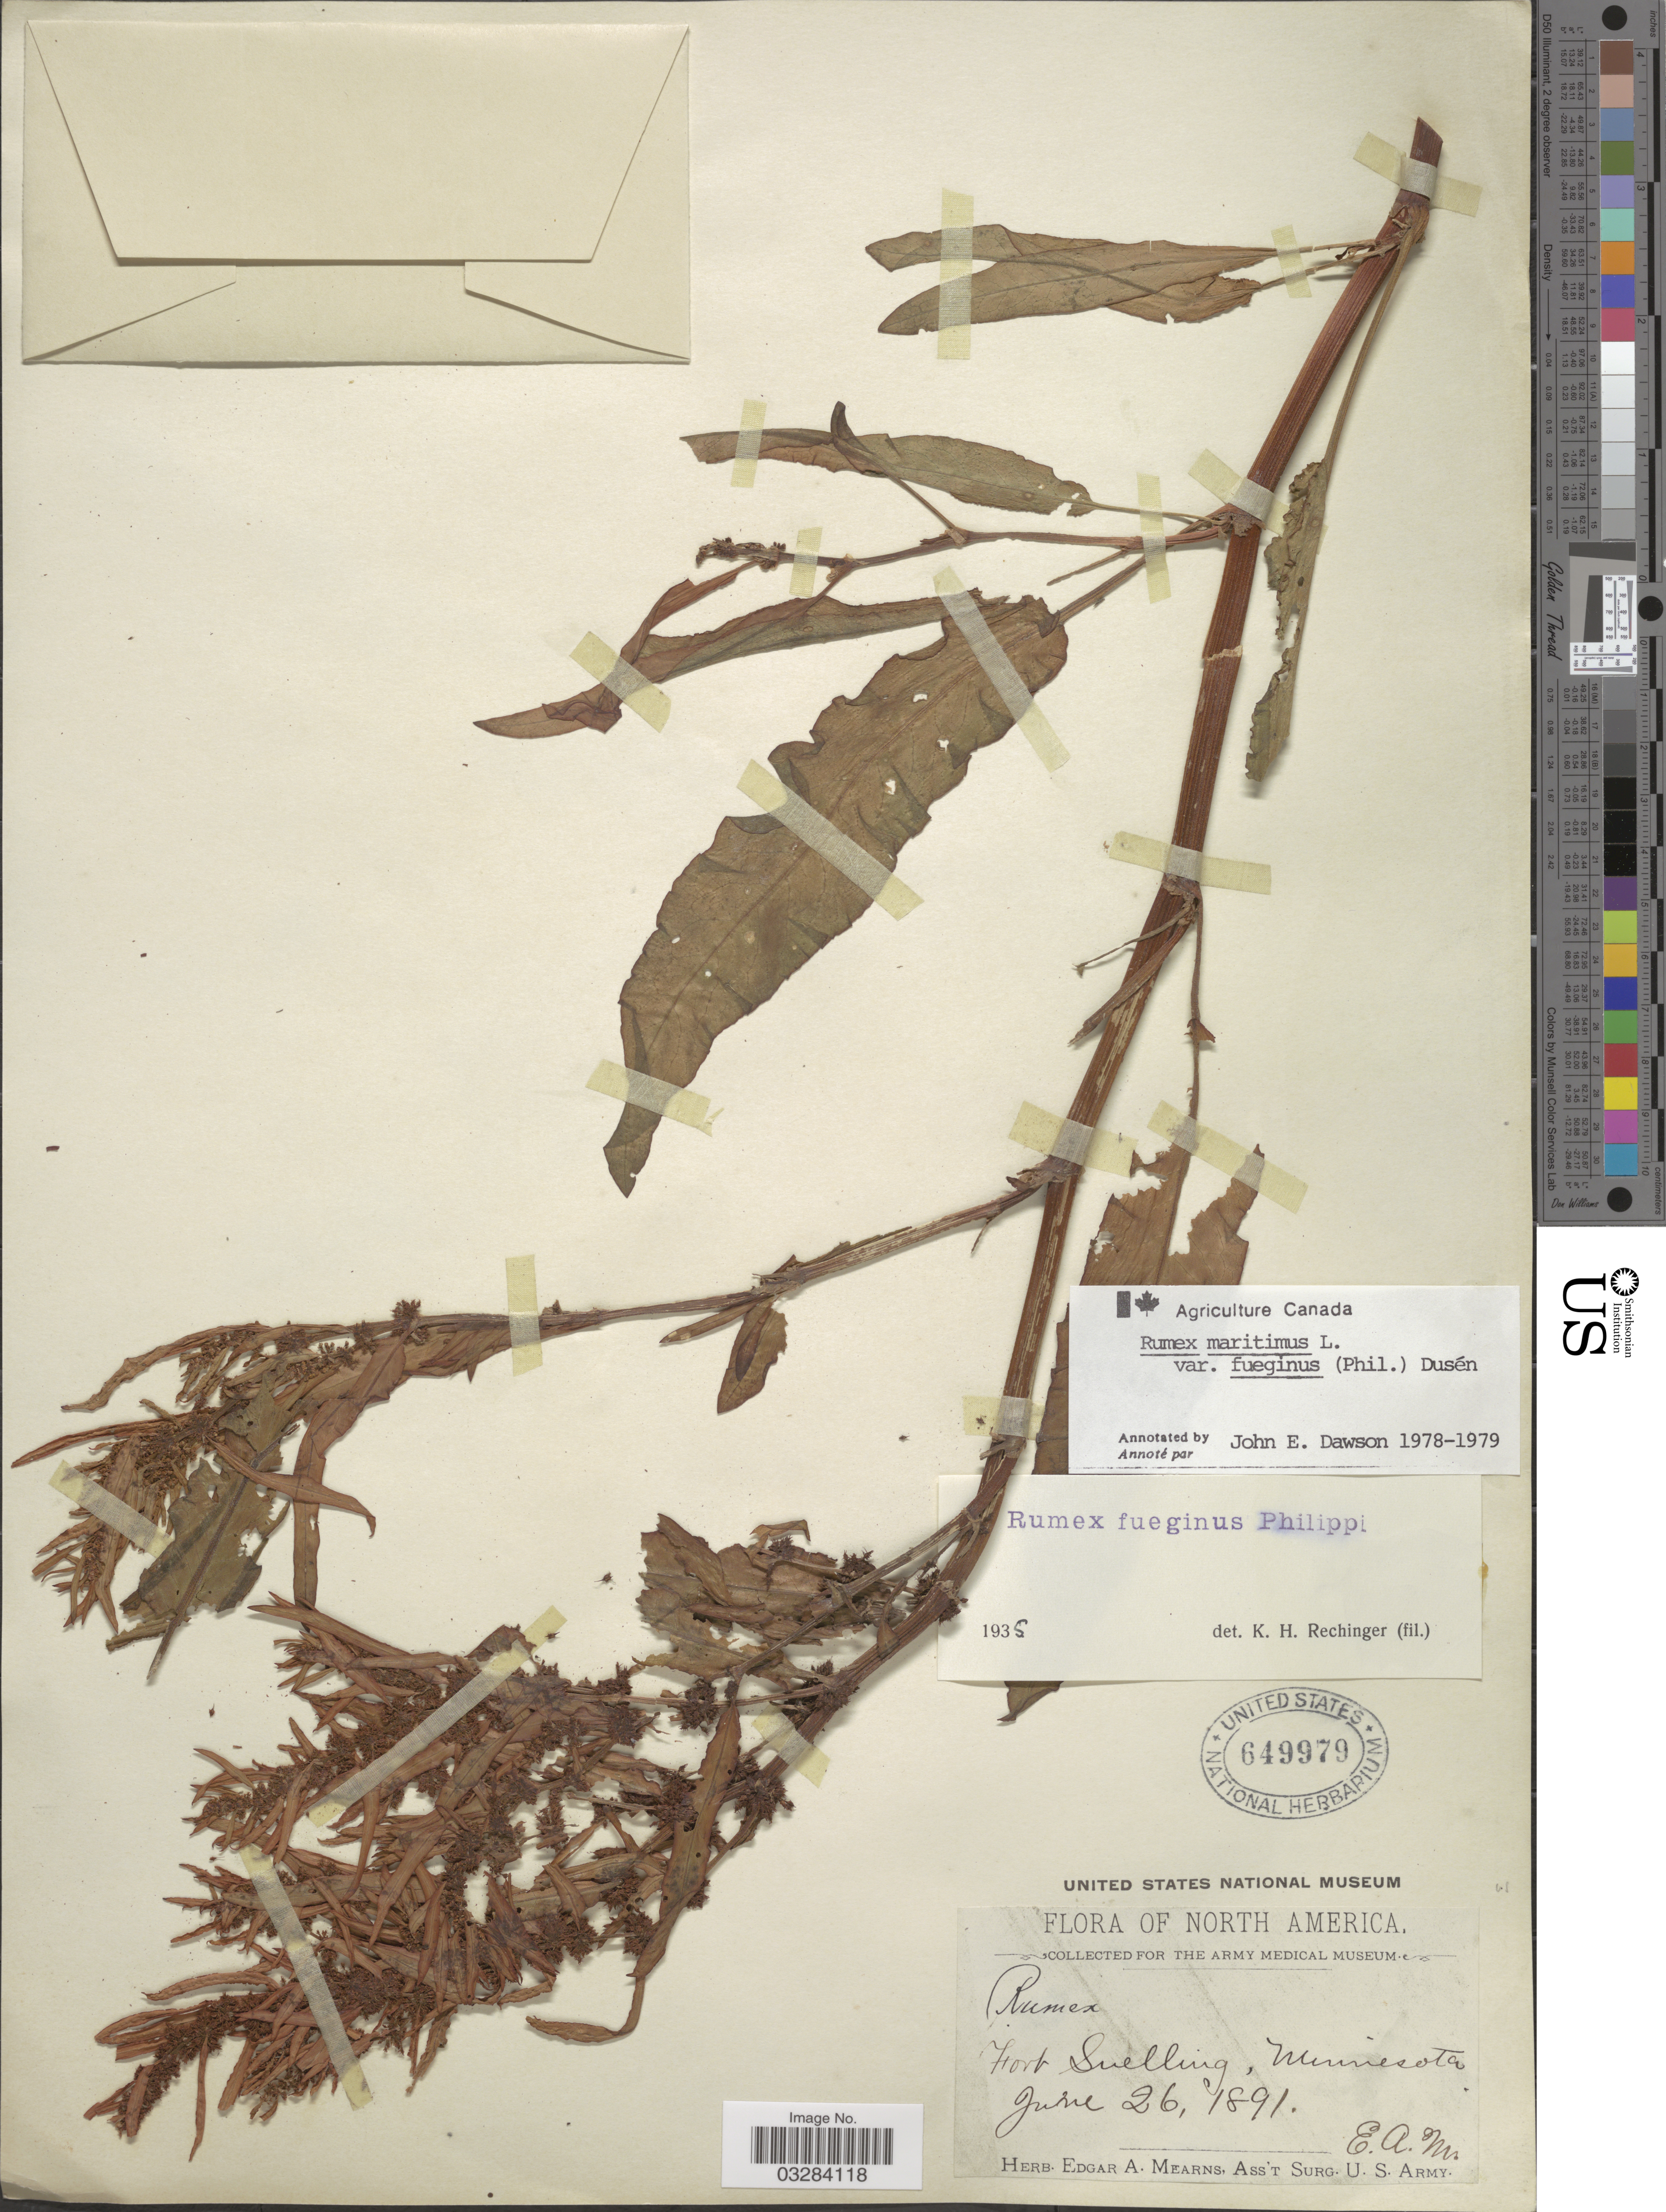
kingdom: Plantae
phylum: Tracheophyta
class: Magnoliopsida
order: Caryophyllales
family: Polygonaceae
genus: Rumex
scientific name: Rumex maritimus var. fueginus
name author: (Phil.) Dusén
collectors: E. A. Mearns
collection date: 1891-06-26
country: United States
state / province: Minnesota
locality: Fort Snelling.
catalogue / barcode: US 649979